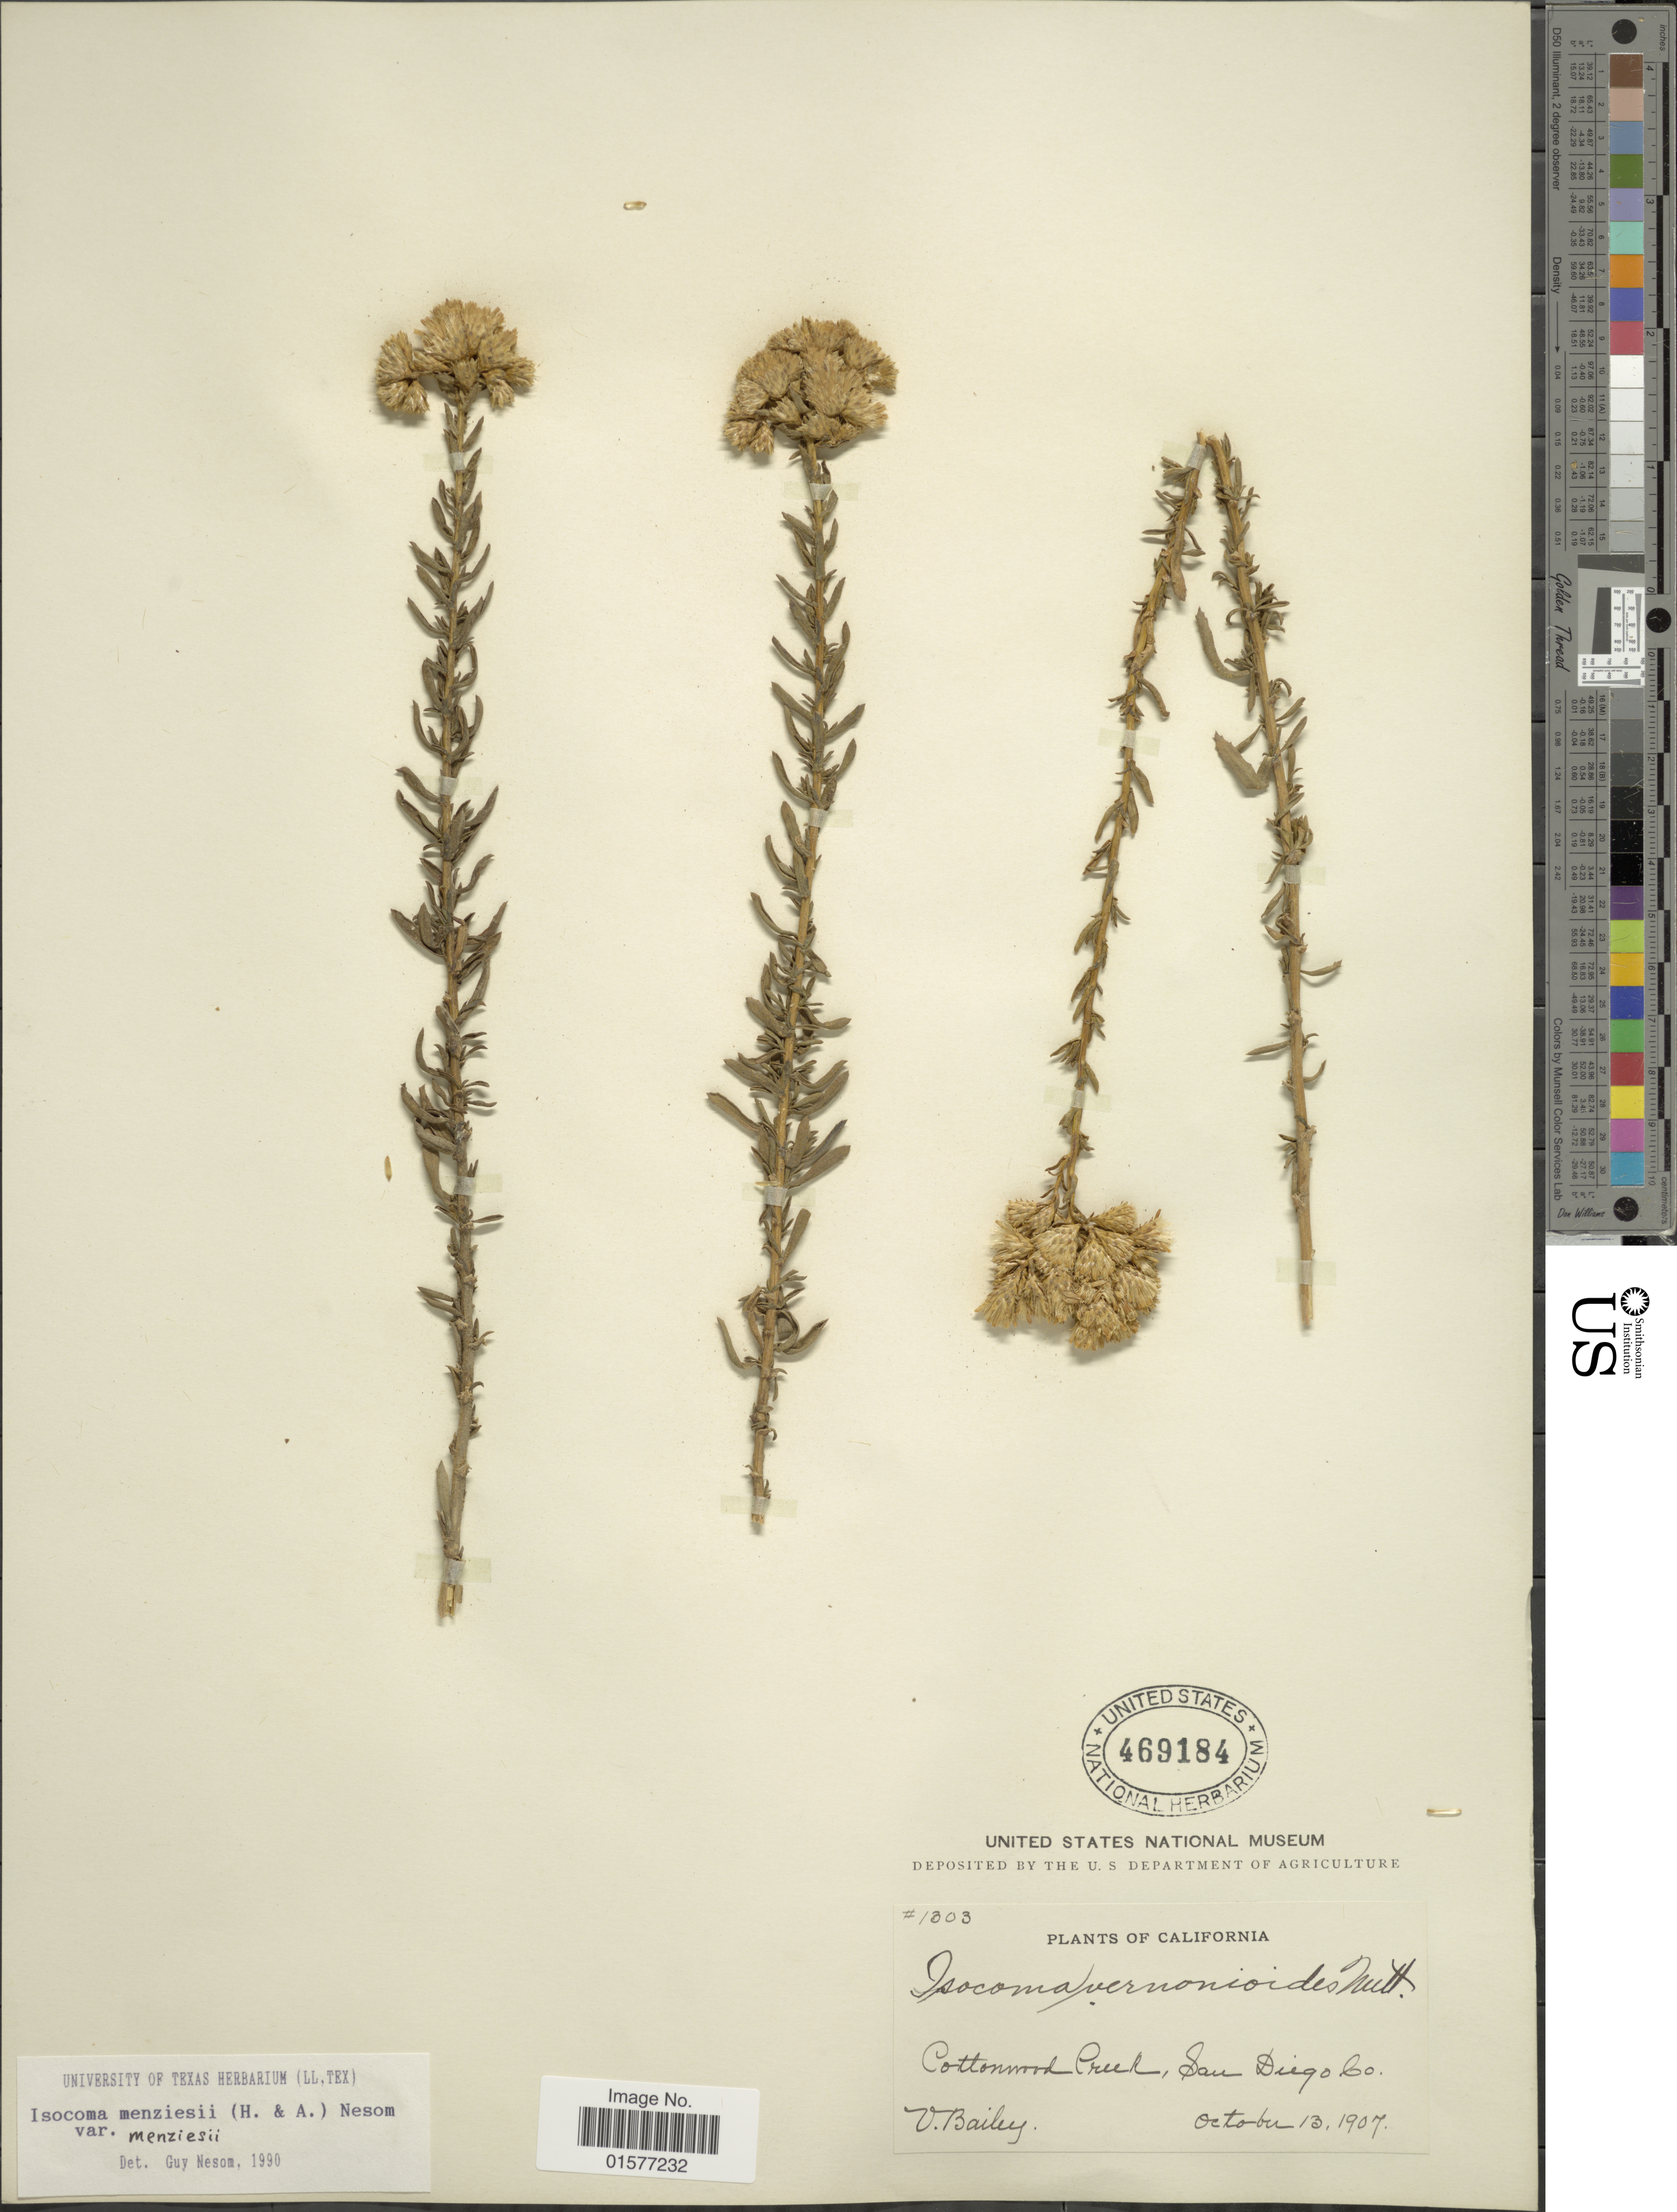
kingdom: Plantae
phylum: Tracheophyta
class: Magnoliopsida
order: Asterales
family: Asteraceae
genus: Isocoma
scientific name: Isocoma menziesii var. menziesii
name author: (Hook.) G.L. Nesom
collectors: V. Bailey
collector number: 1303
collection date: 1907-10-13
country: United States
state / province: California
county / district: San Diego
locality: Cottonwood Creek, San Diego Co.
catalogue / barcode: US 469184